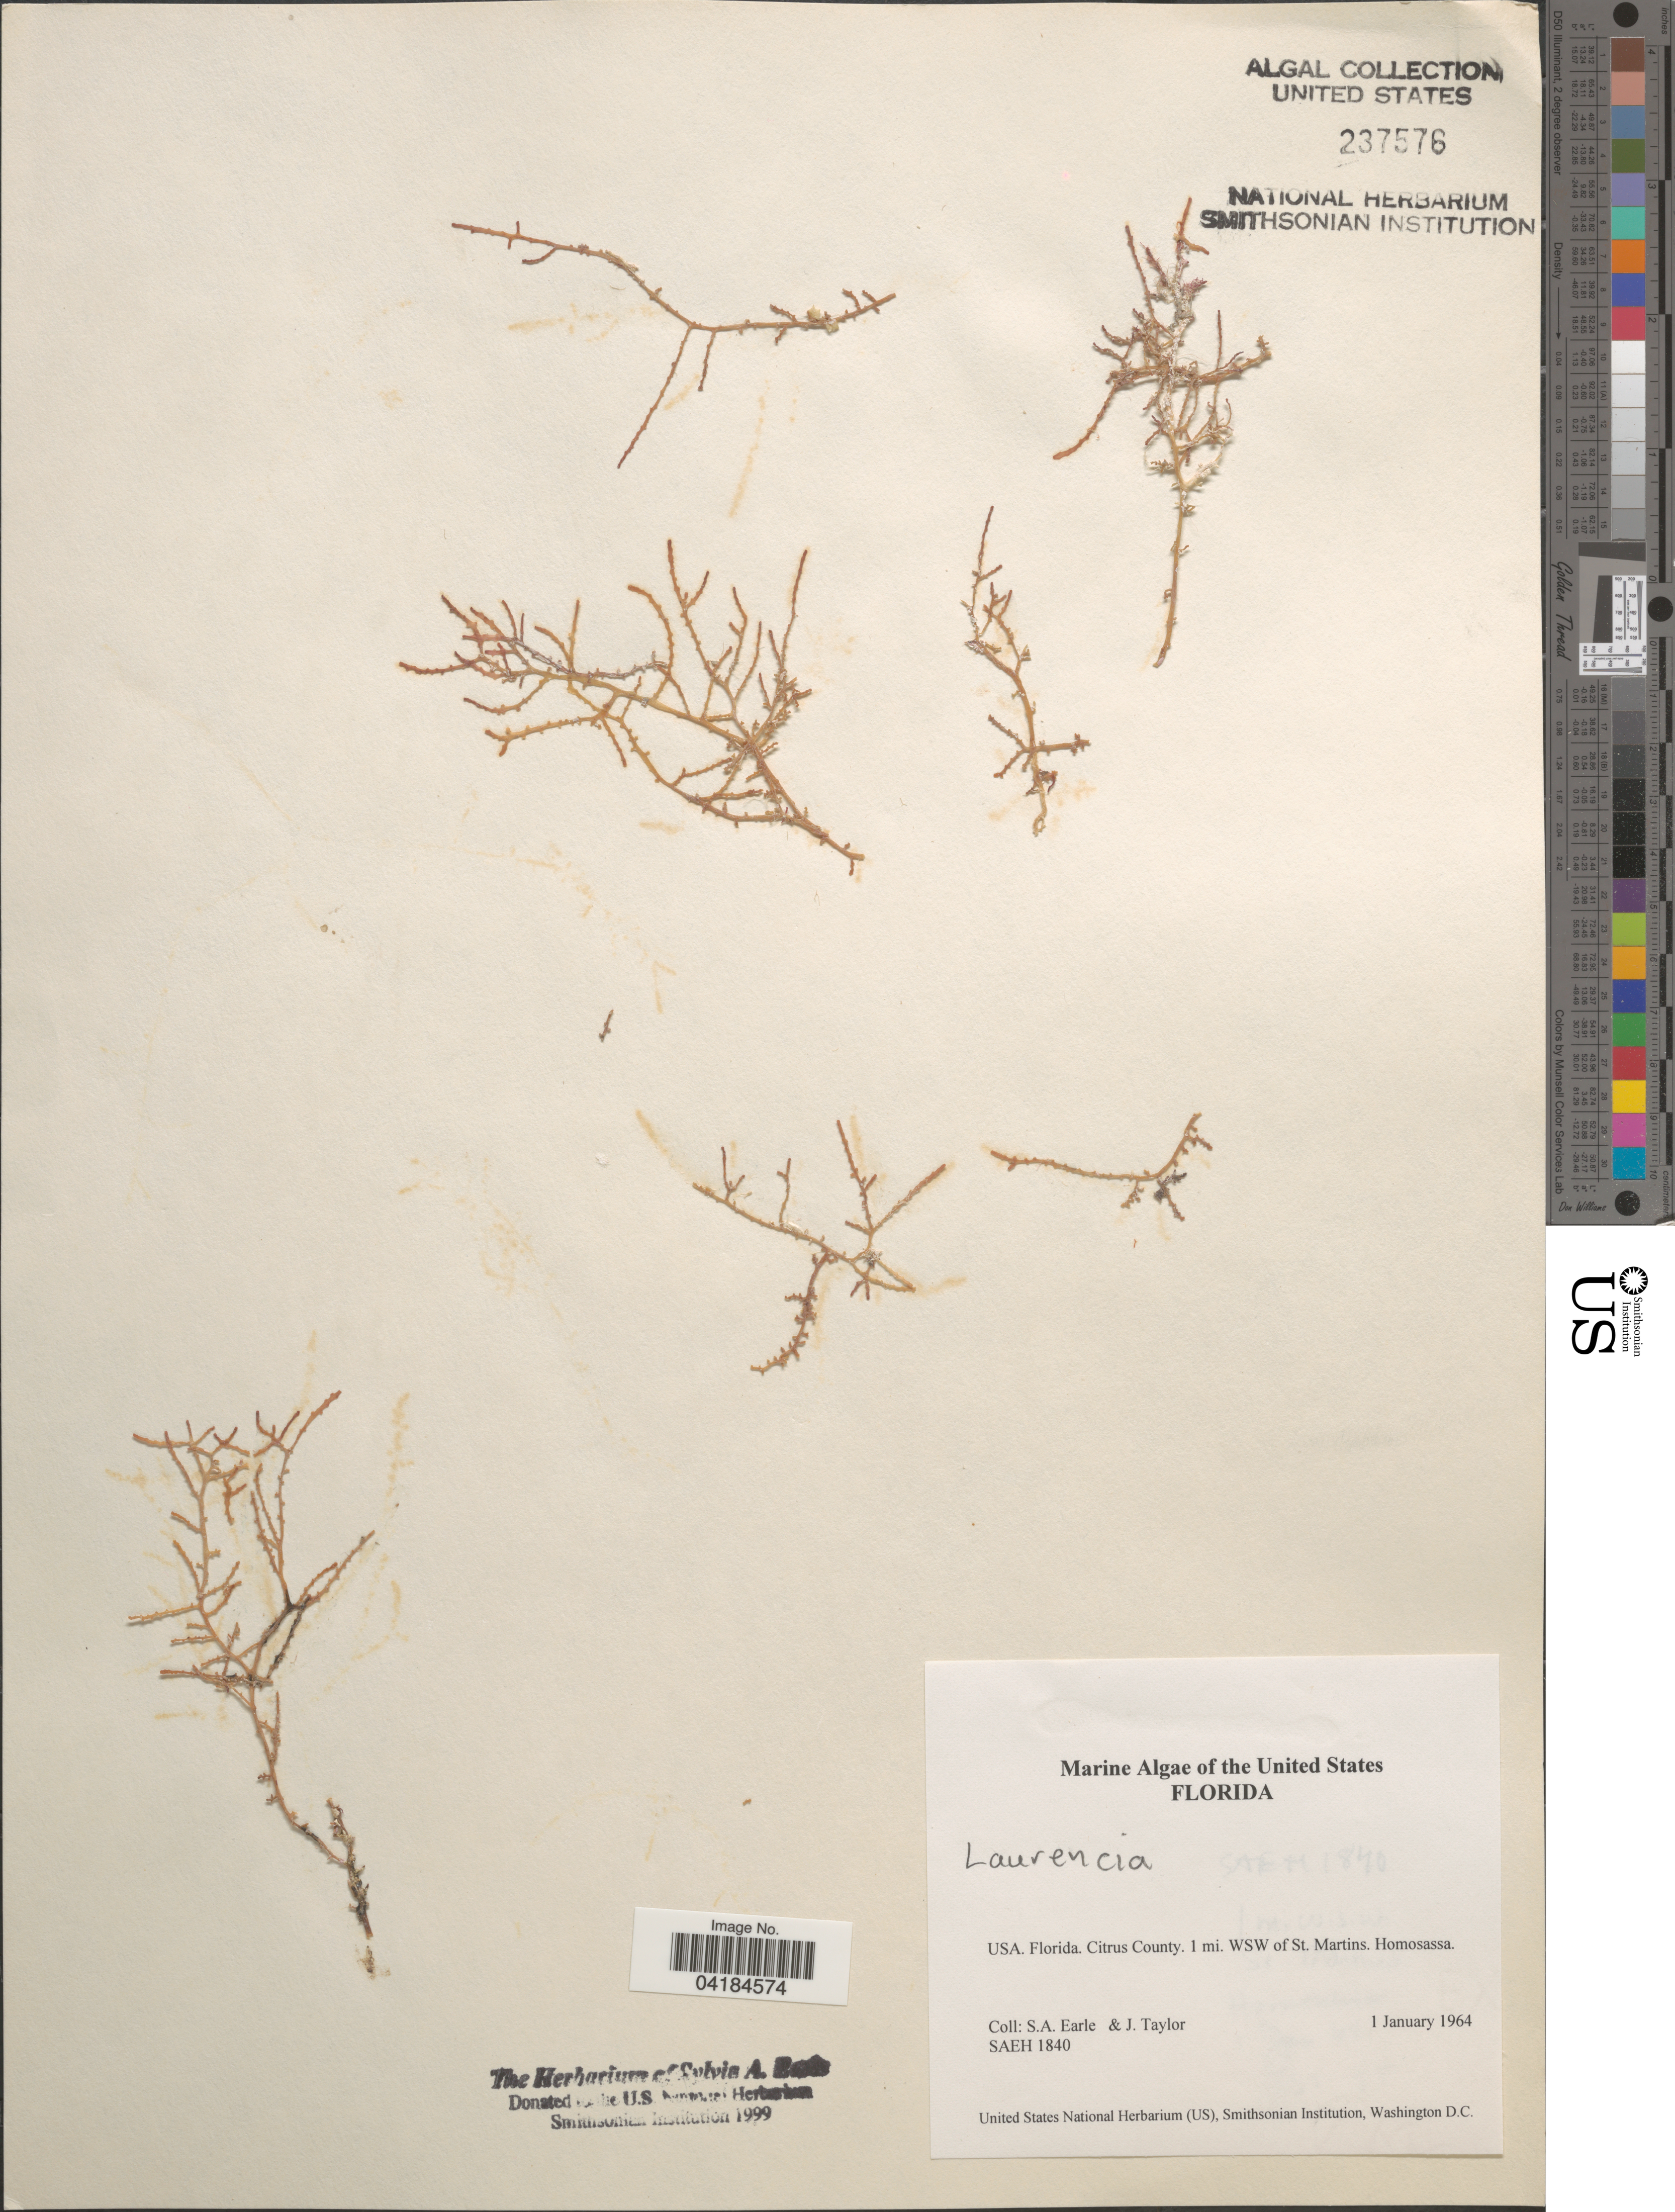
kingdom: Plantae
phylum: Rhodophyta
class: Florideophyceae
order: Ceramiales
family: Rhodomelaceae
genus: Laurencia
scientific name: Laurencia sp.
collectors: S. A. Earle & J. Taylor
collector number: SAEH1840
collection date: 1964-01-01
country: United States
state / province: Florida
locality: Citrus County. 1 mi. WSW of St. Martins. Homosassa.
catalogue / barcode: US 237576